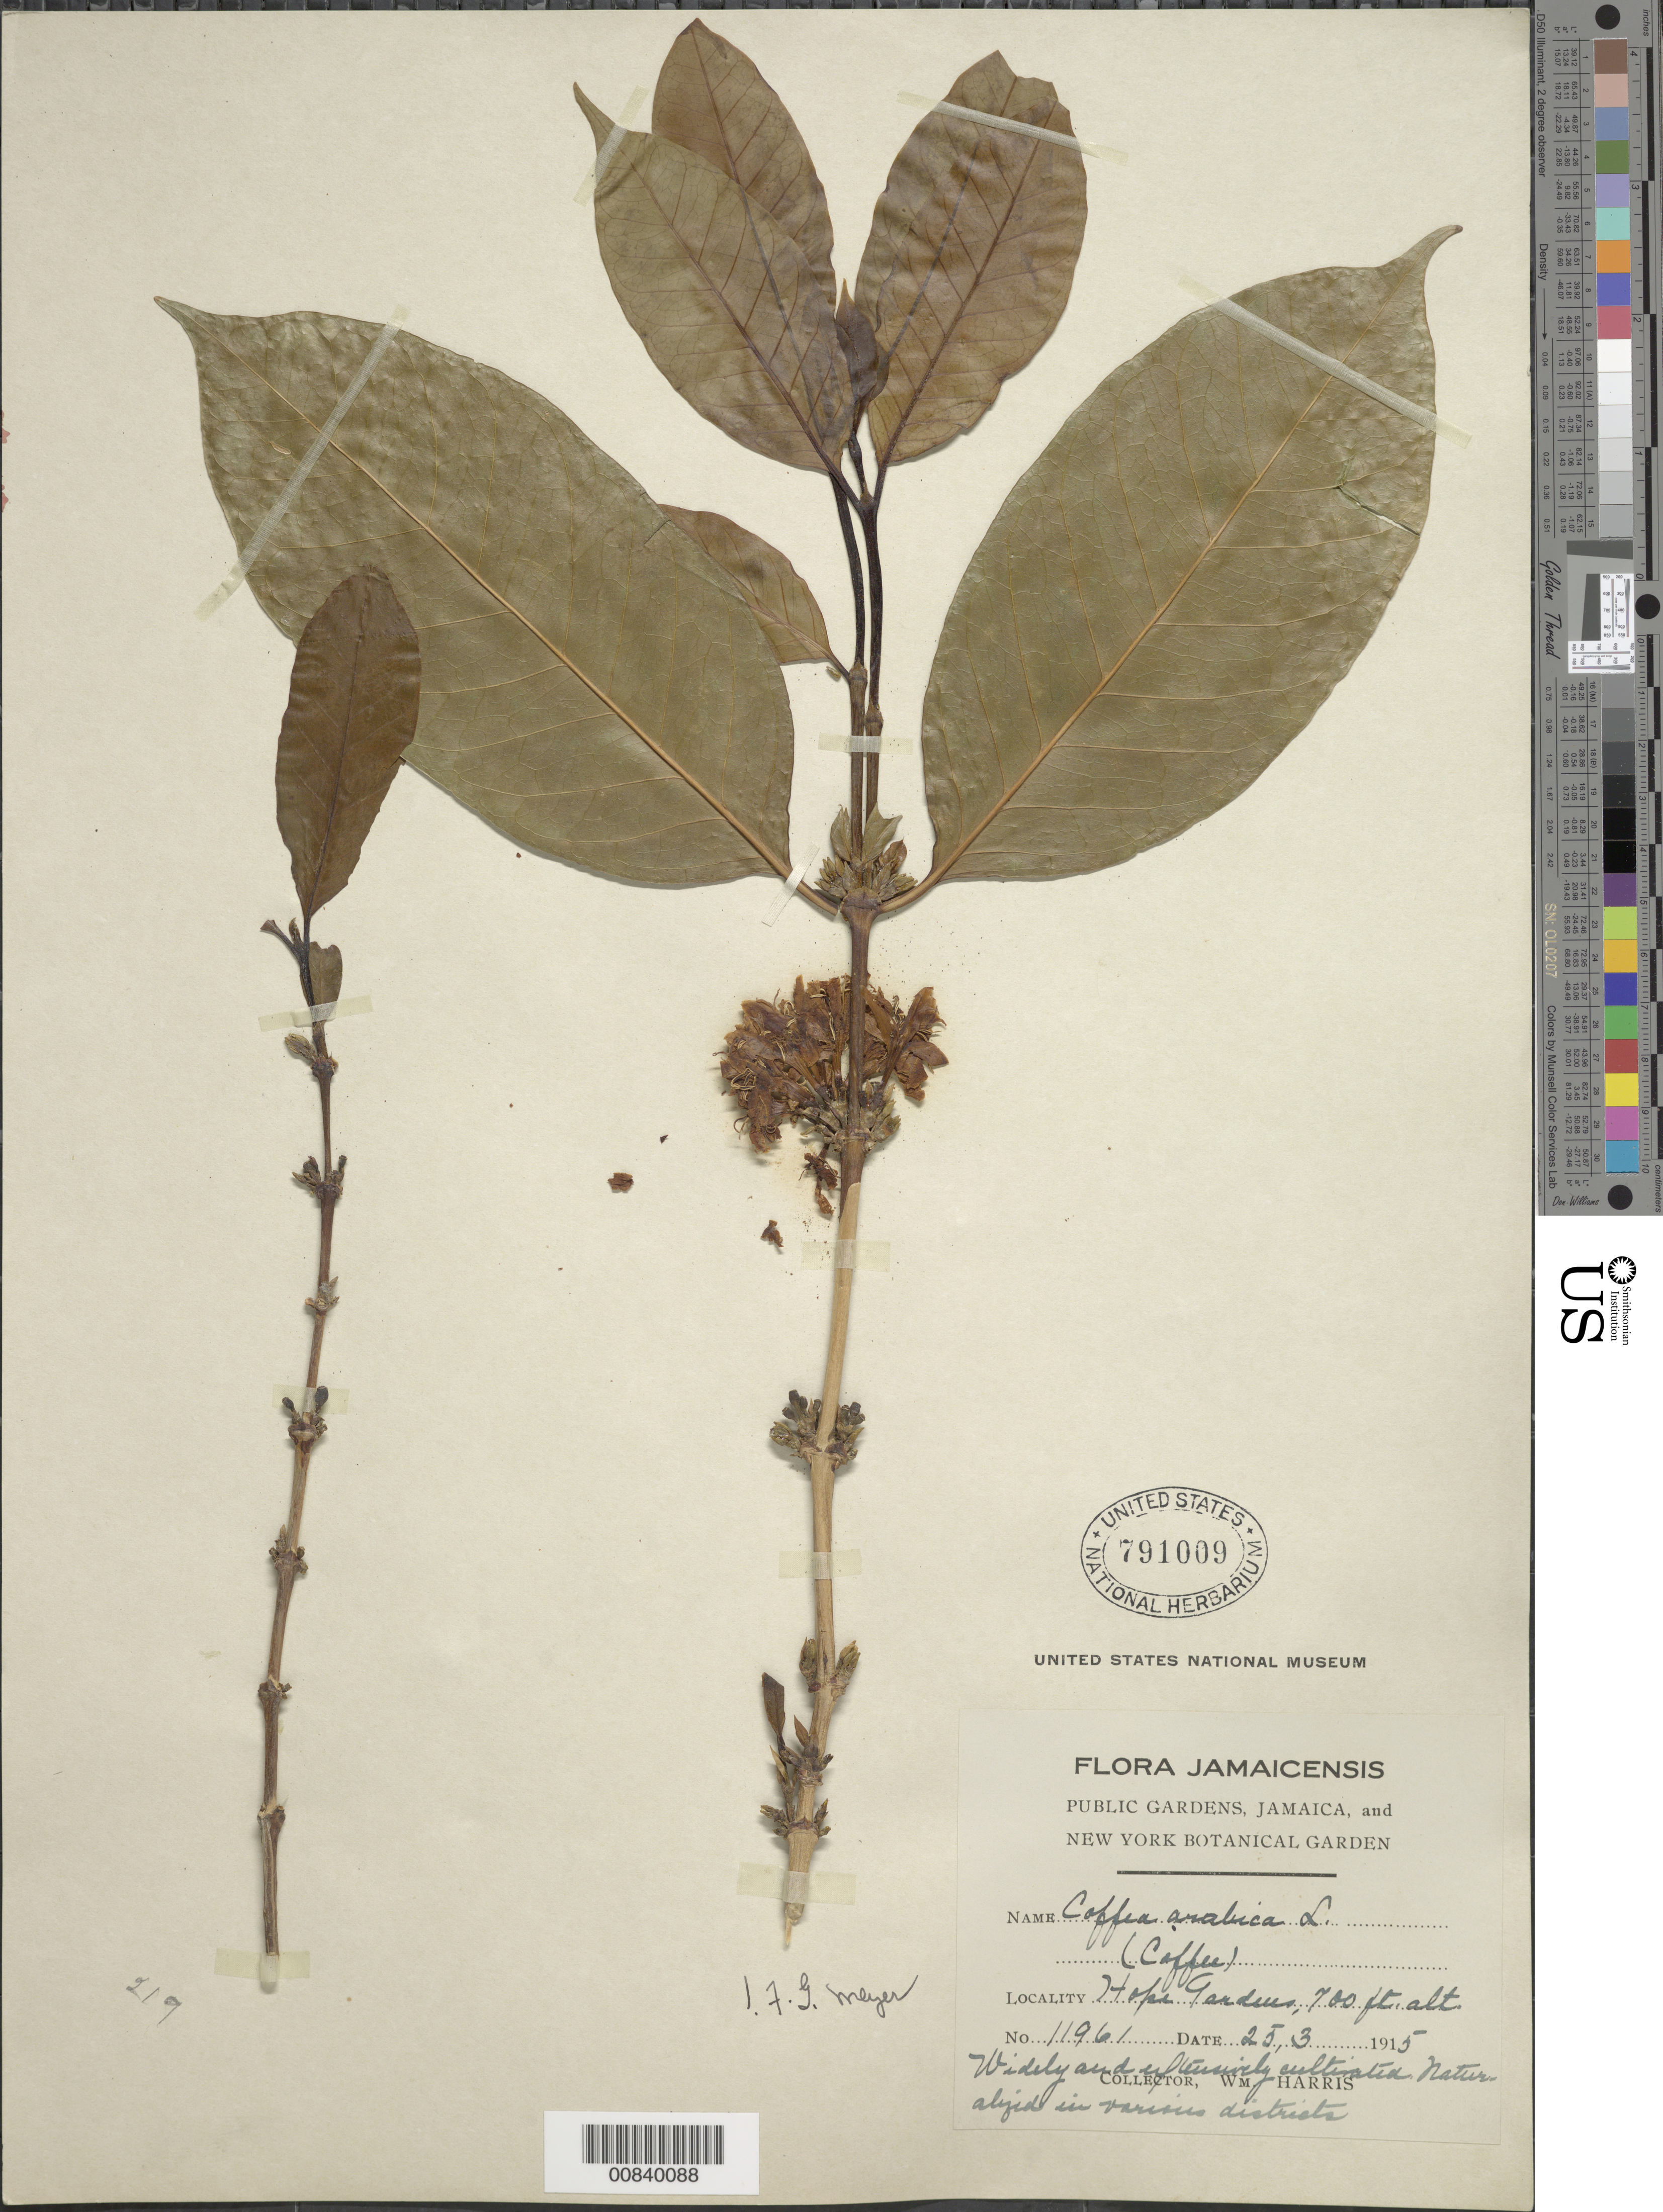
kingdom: Plantae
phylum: Tracheophyta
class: Magnoliopsida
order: Gentianales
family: Rubiaceae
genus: Coffea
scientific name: Coffea arabica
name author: L.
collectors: W. H. Harris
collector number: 11961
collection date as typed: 25 Mar 1915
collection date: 1915-03-25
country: Jamaica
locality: Hope Gardens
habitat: Gardens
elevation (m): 213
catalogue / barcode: US 791009